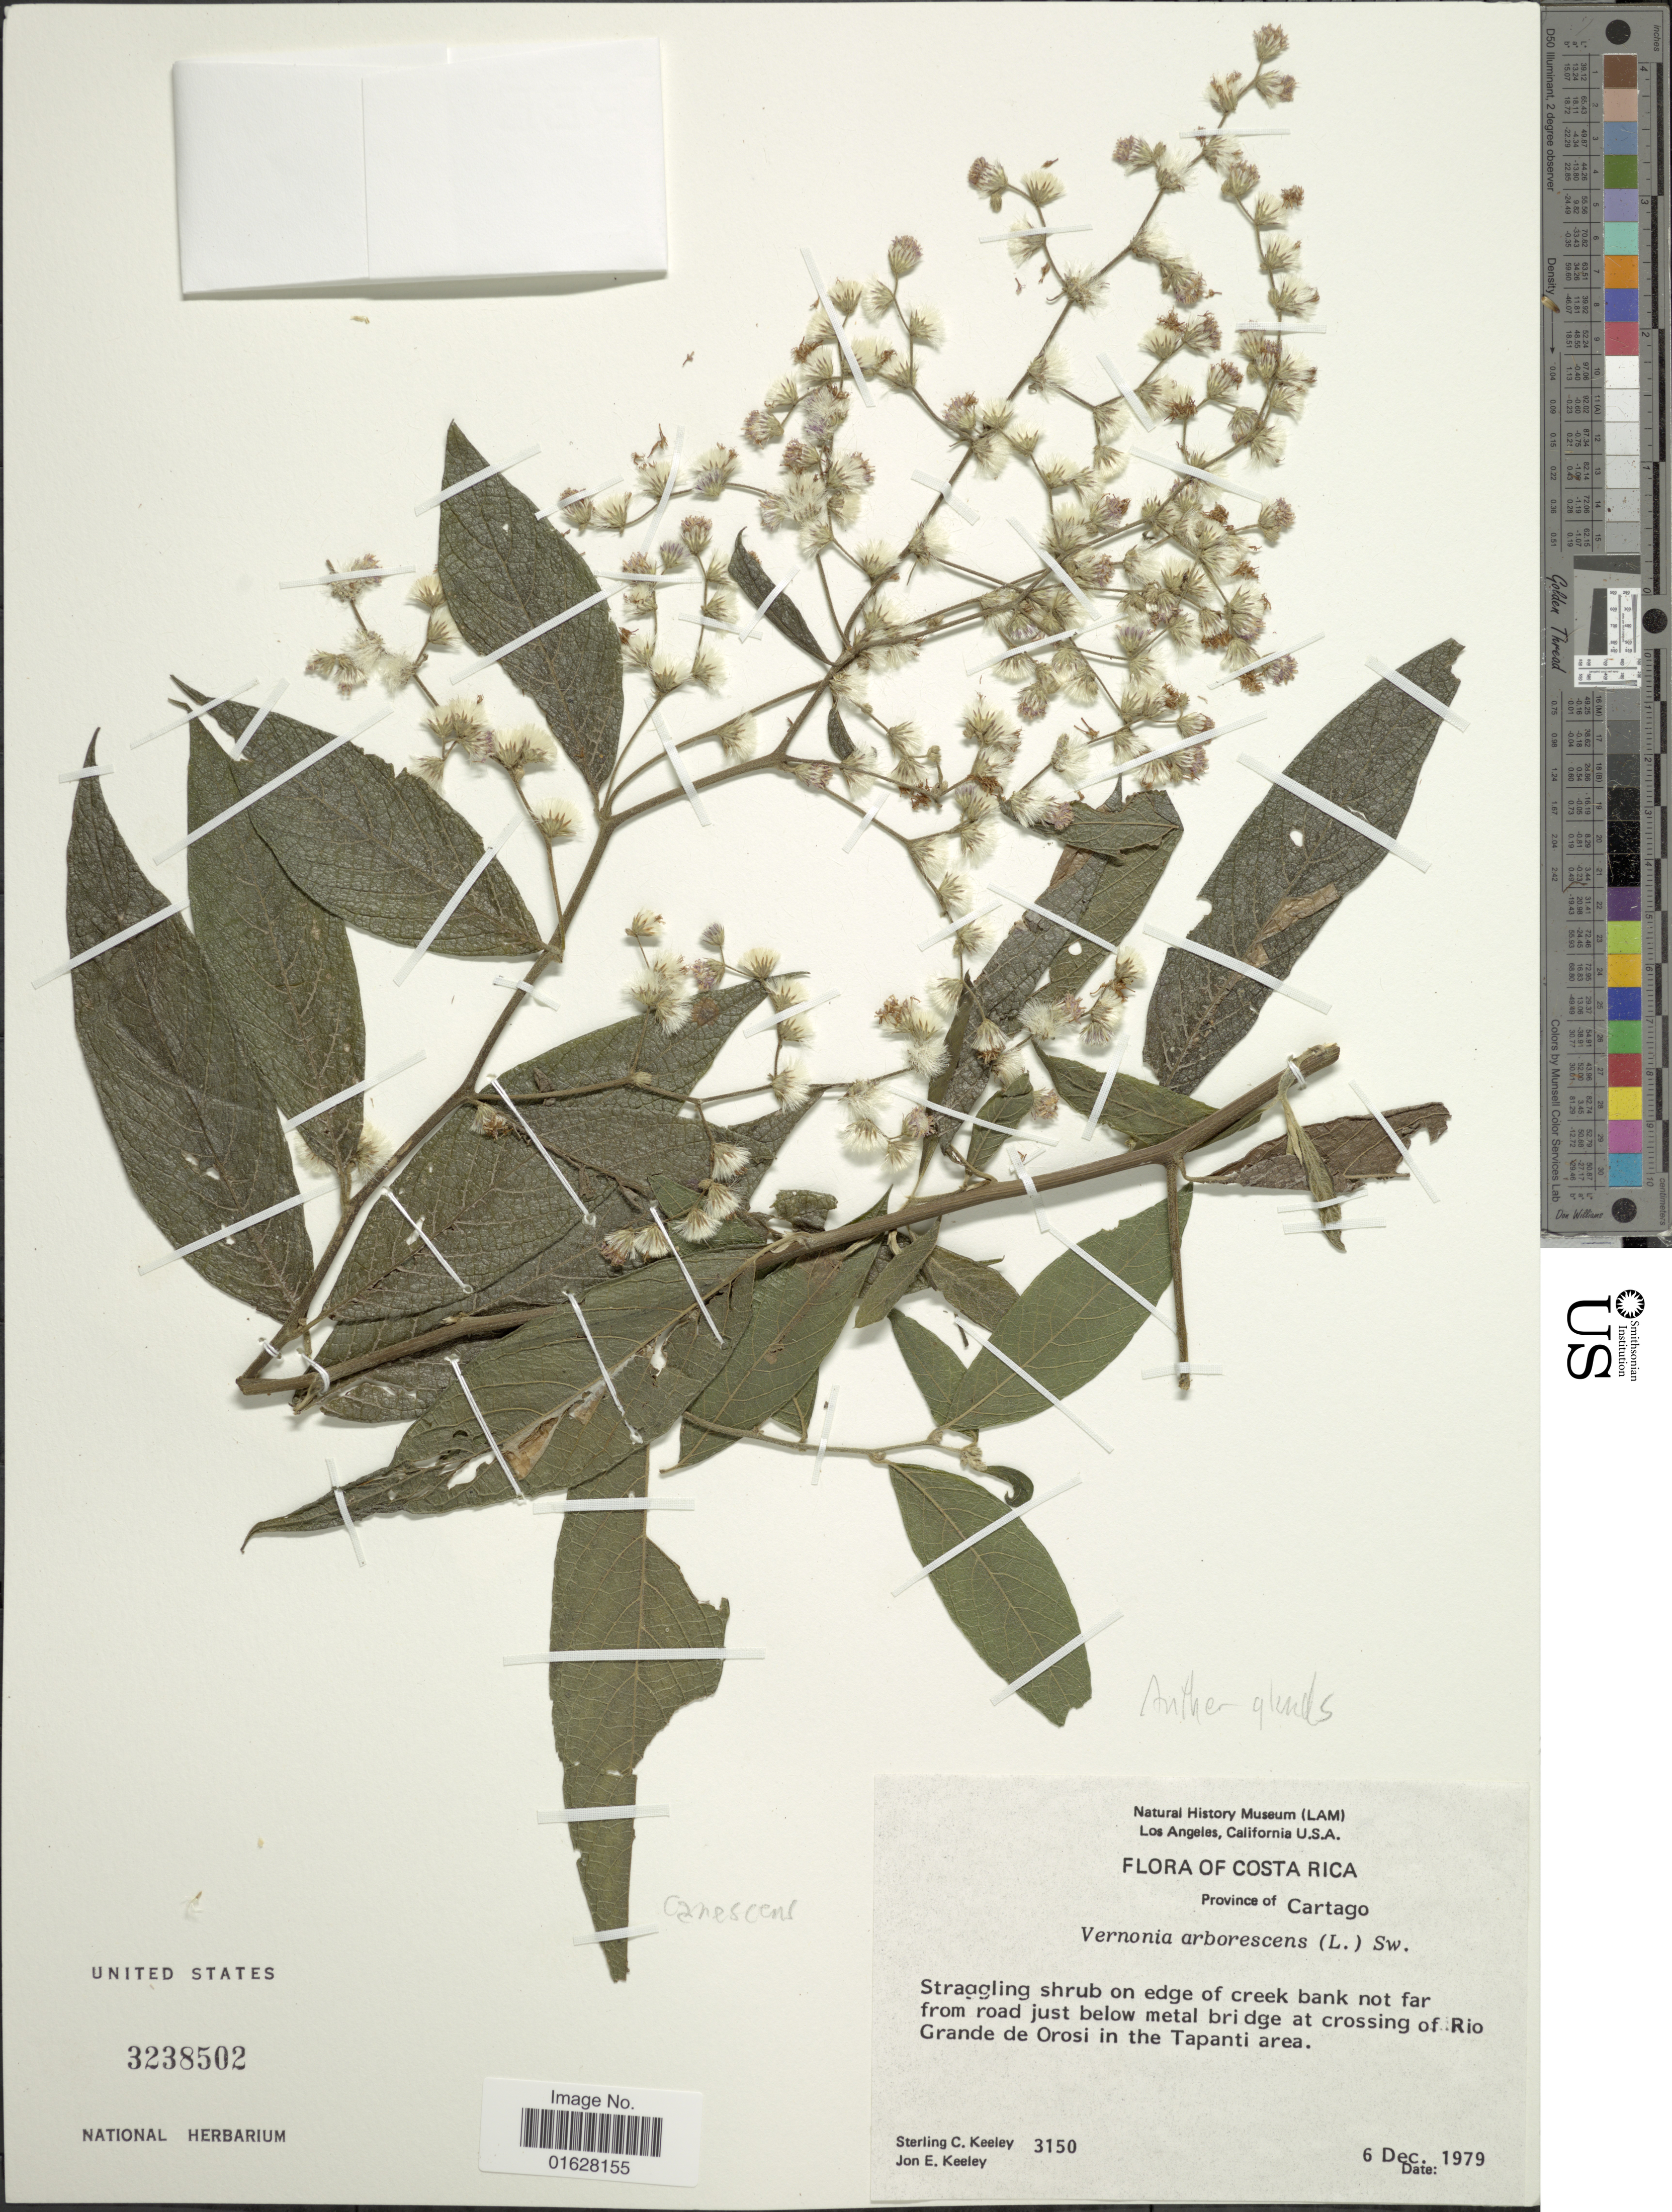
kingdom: Plantae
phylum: Tracheophyta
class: Magnoliopsida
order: Asterales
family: Asteraceae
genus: Lepidaploa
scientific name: Lepidaploa canescens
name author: (Kunth) H. Rob.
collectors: S. C. Keeley & J. E. Keeley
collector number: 3150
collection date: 1979-12-06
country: Costa Rica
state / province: Cartago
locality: Province of Cartgao, road just below metal bridge at crossing of Rio Grande de Orosi in the Tapanti area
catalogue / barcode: US 3238502